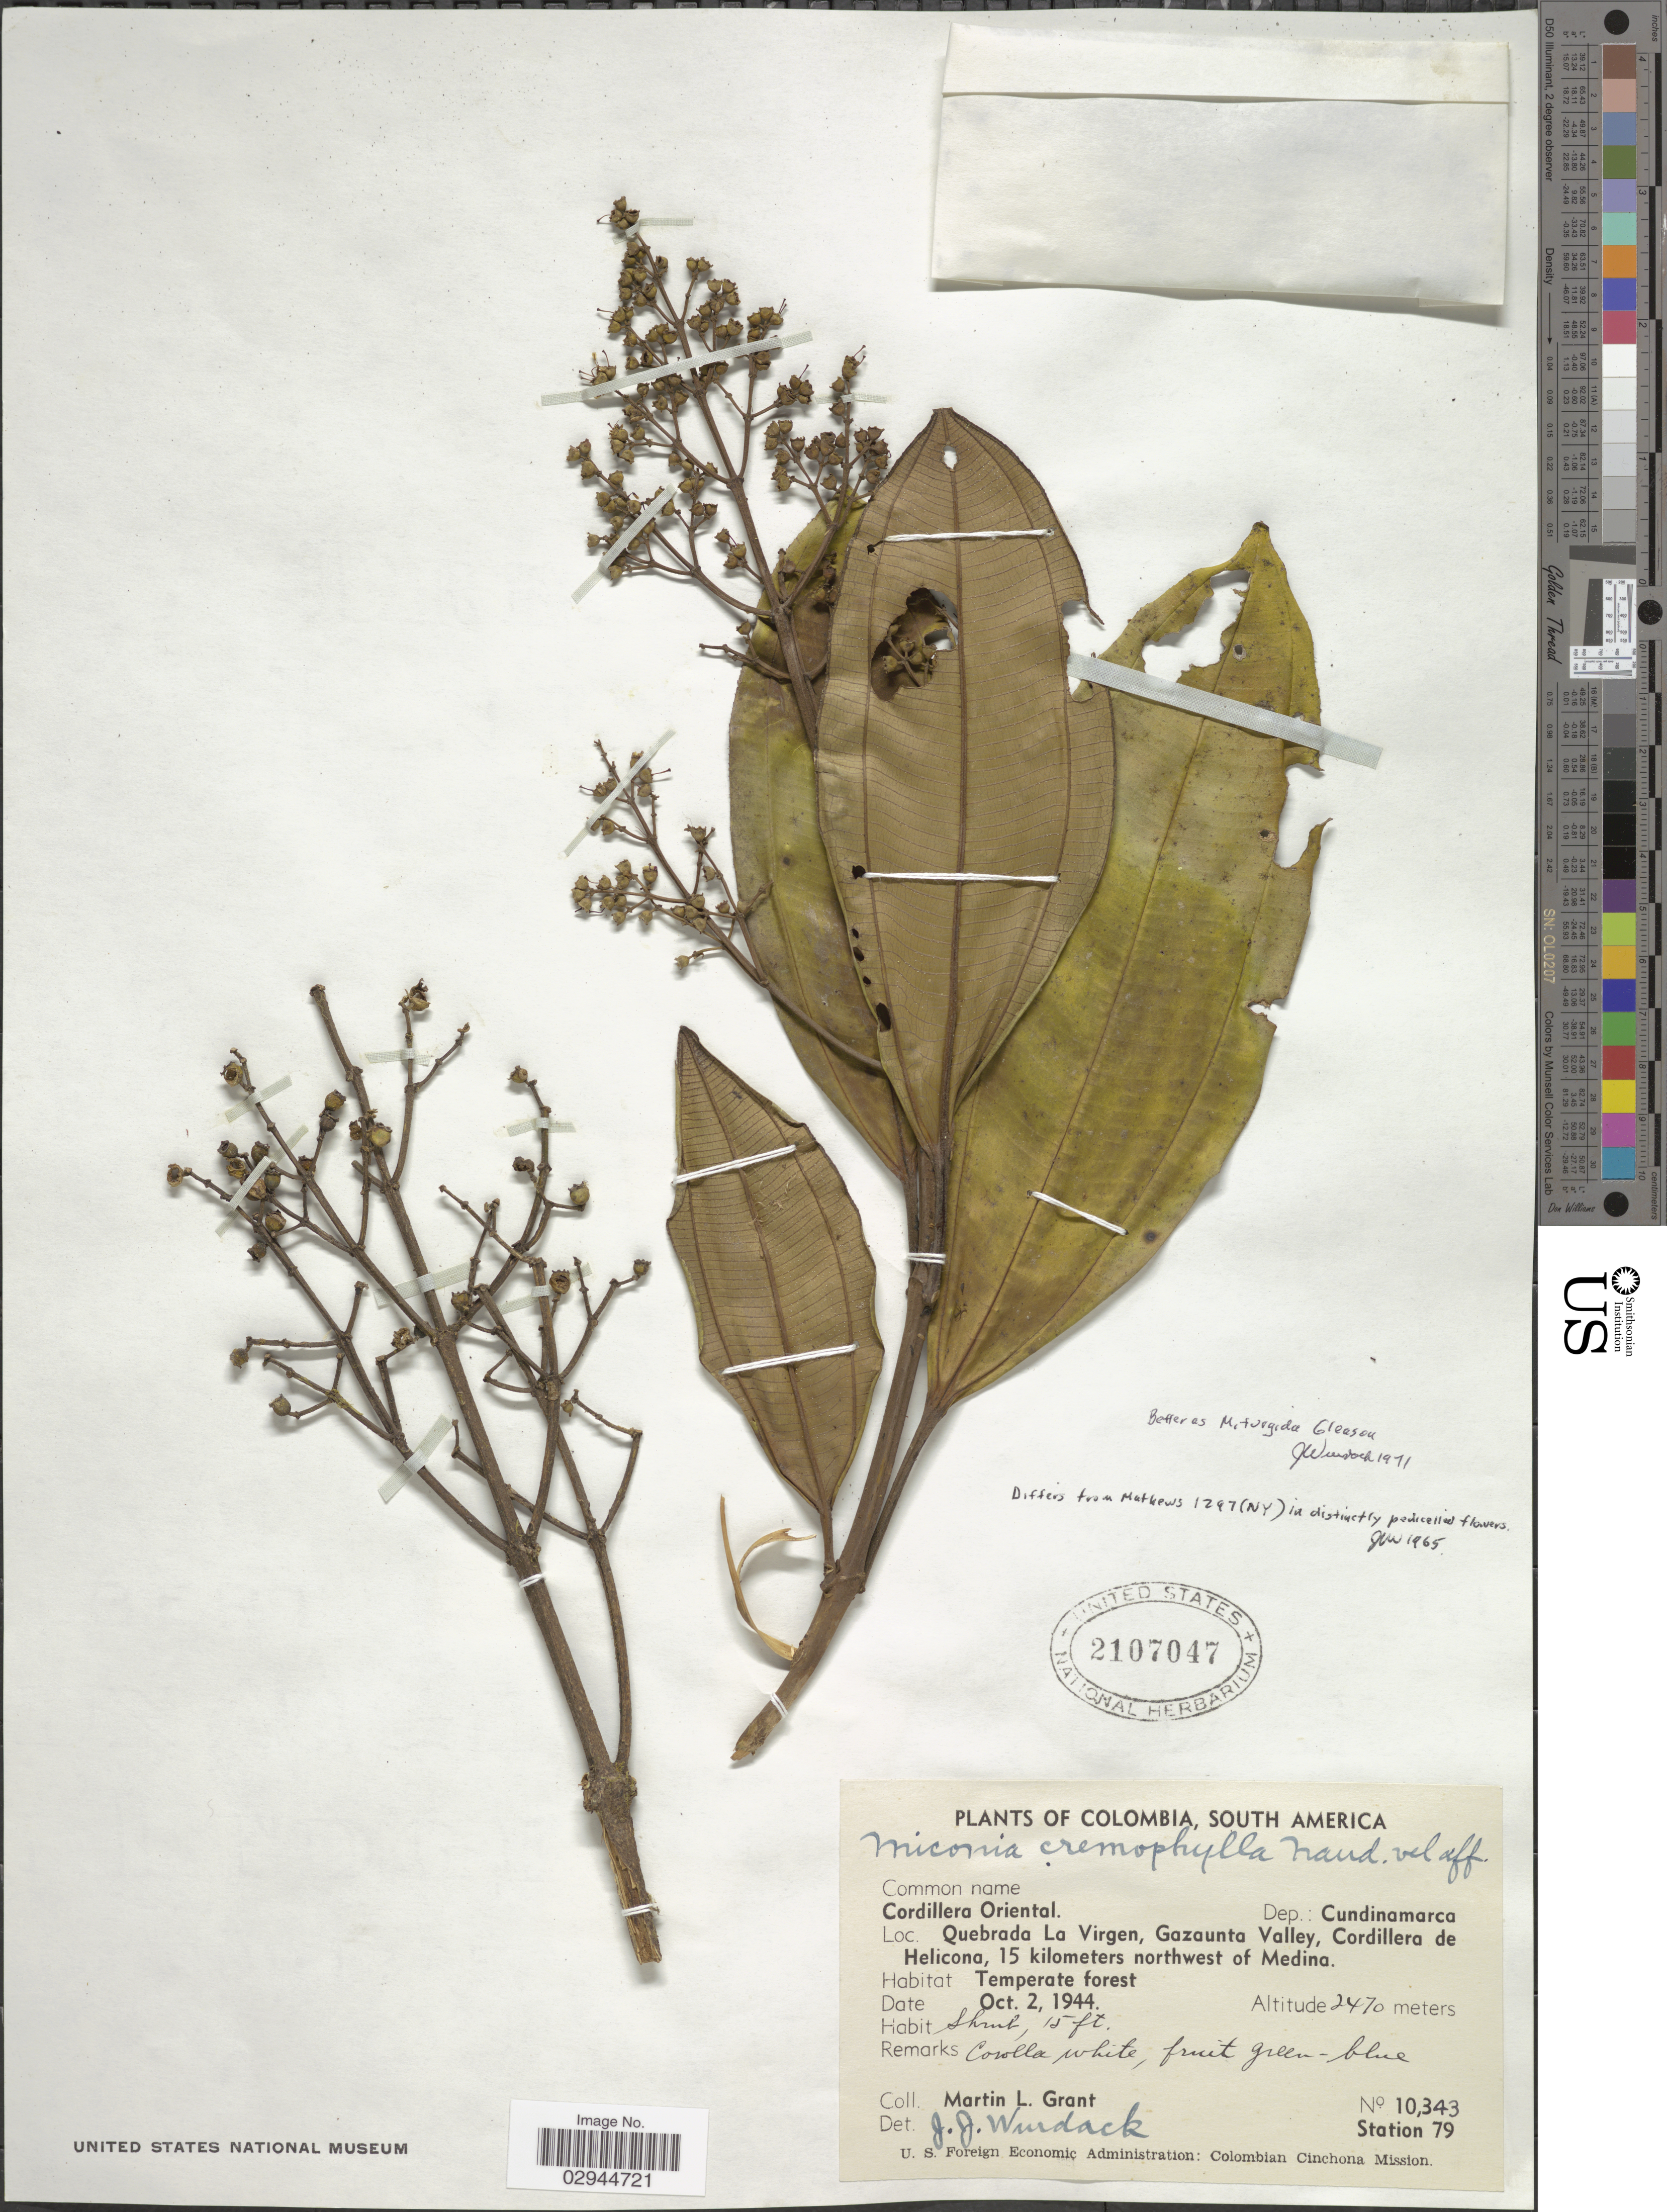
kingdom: Plantae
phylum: Tracheophyta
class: Magnoliopsida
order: Myrtales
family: Melastomataceae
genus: Miconia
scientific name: Miconia turgida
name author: Gleason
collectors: M. L. Grant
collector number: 10343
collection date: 1944-10-02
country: Colombia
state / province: Cundinamarca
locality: Cordillera Oriental. Dep.: Cundinamarca. Quebrada La Virgen, Gazaunta Valley, Cordillera de Helicona, 15 kilometers northwest of Medina.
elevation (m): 2470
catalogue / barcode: US 2107047